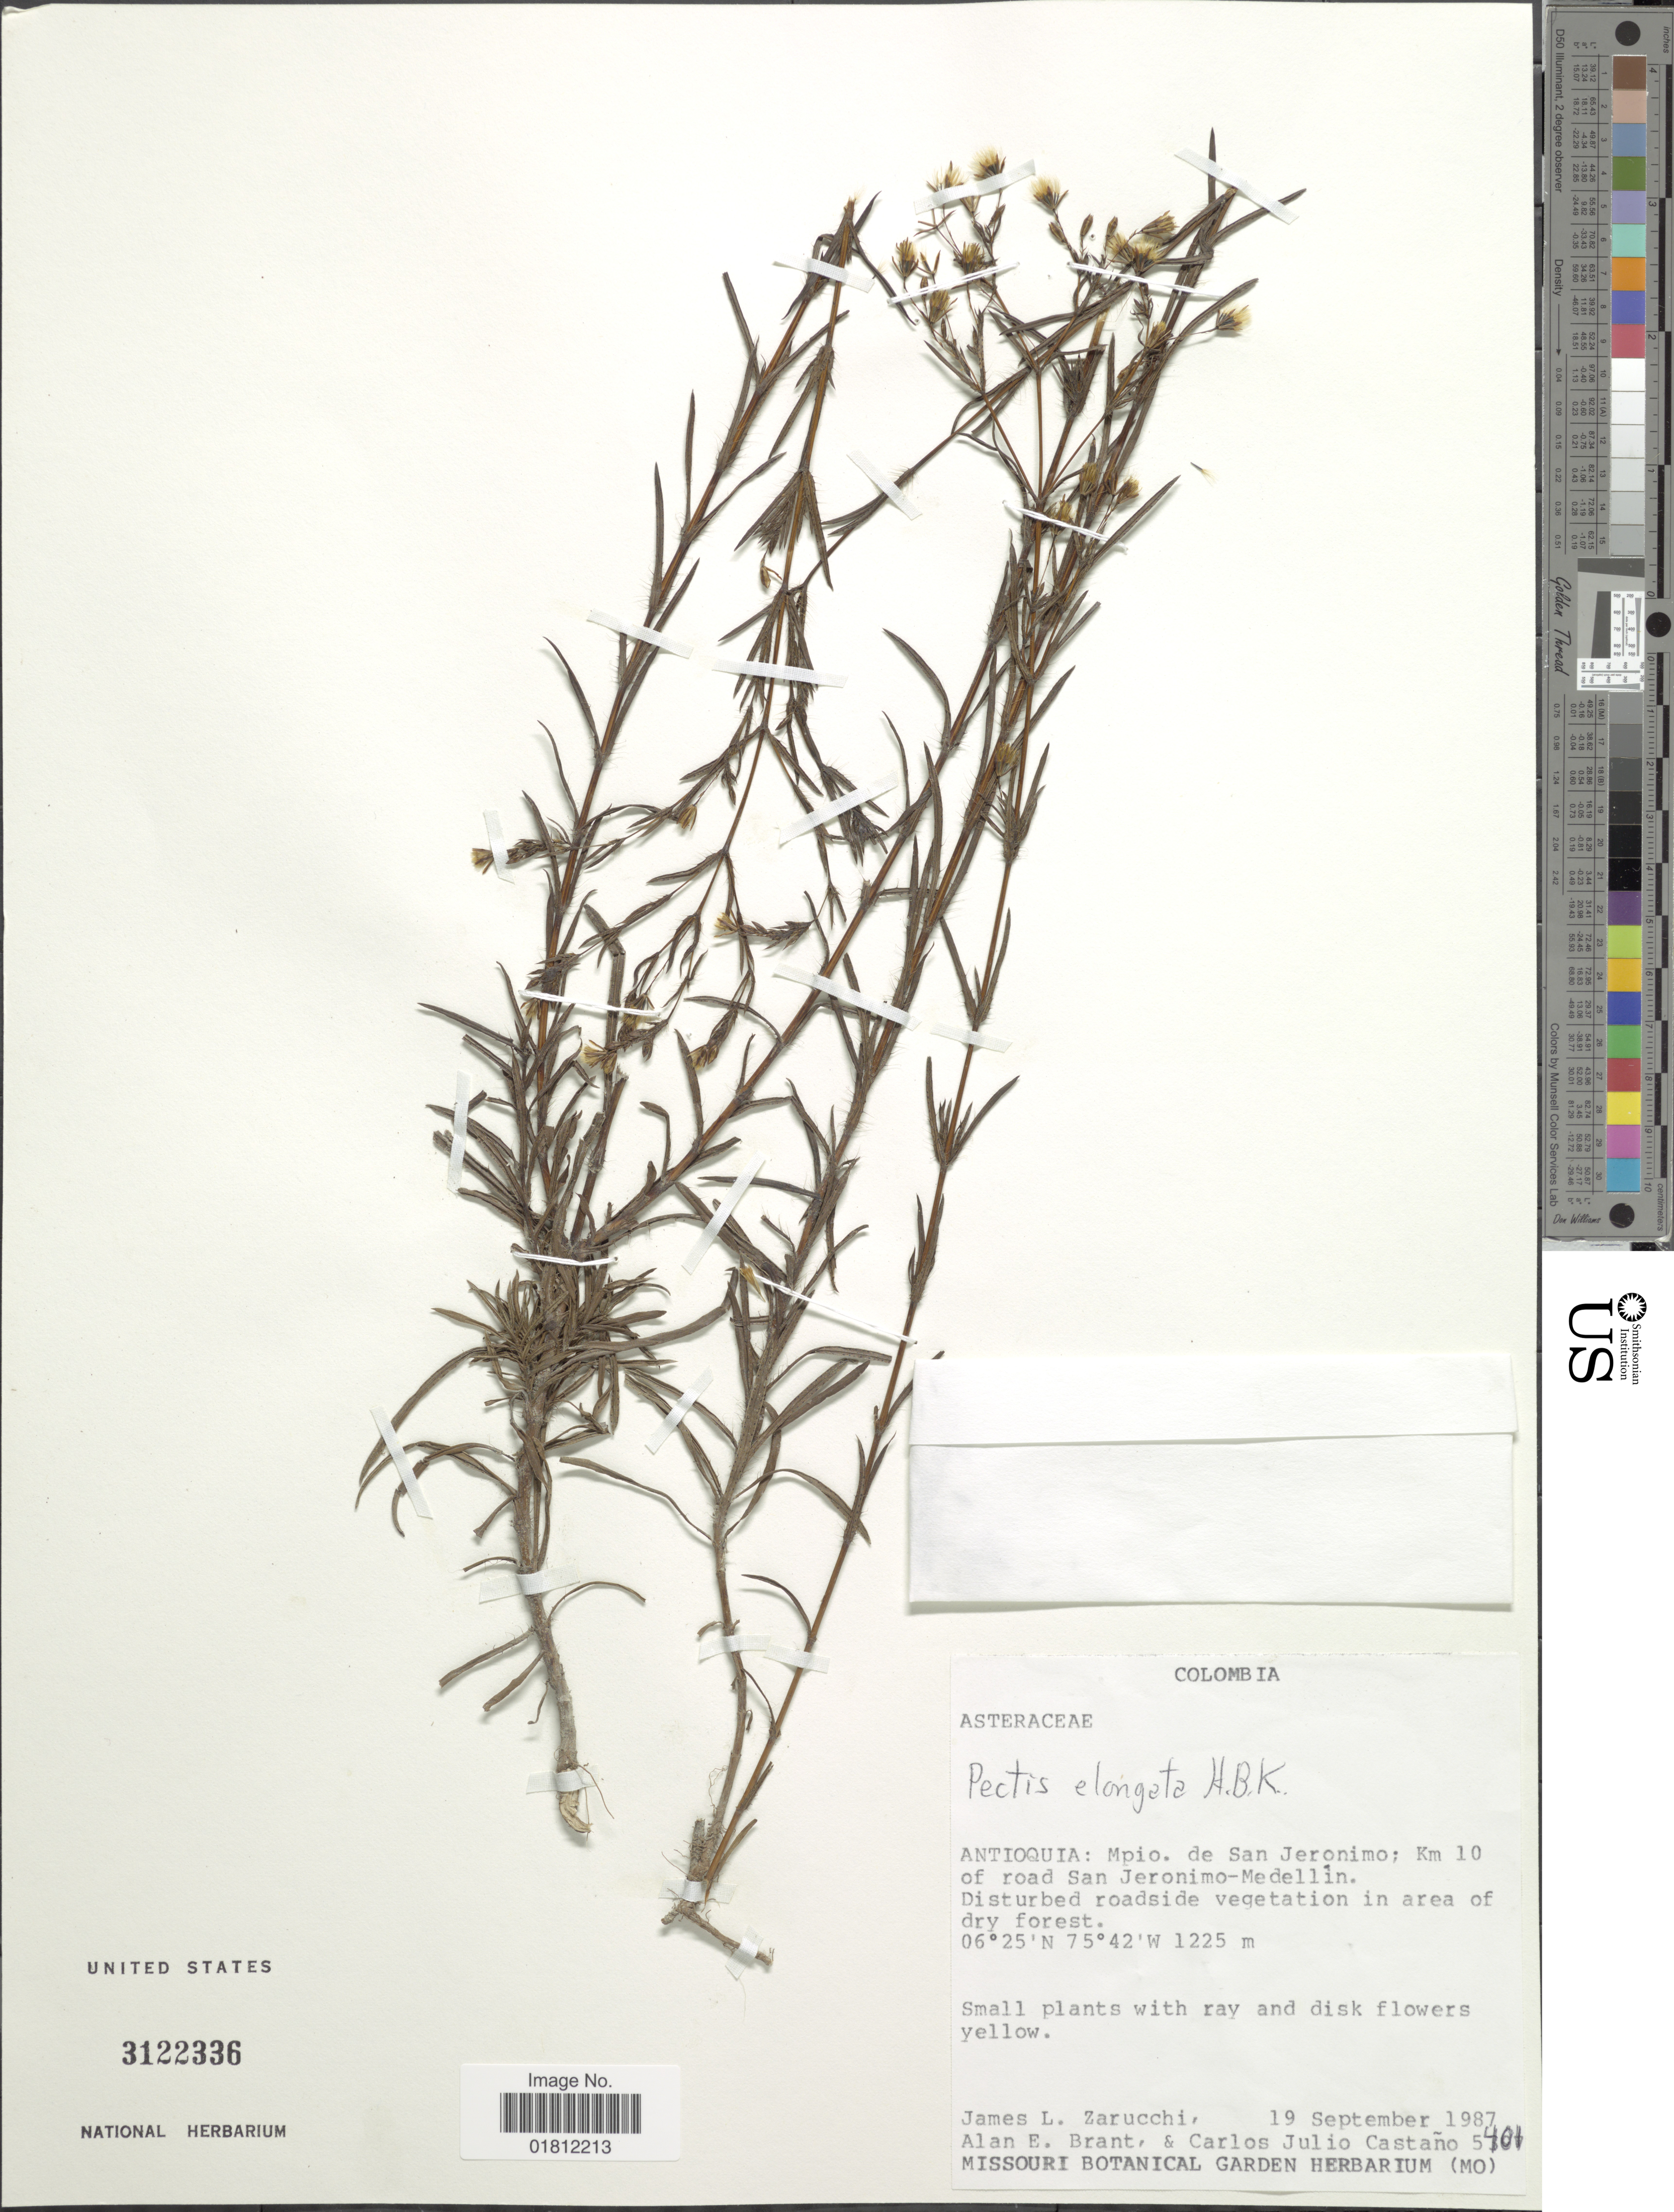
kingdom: Plantae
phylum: Tracheophyta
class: Magnoliopsida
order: Asterales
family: Asteraceae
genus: Pectis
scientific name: Pectis elongata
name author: Kunth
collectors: J. L. Zarucchi, A. Brant & C. Castano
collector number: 5401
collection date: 1987-09-19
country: Colombia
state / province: Antioquia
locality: Antioquia: Mpo. de San Jeronimo; Km 10 of road San Jeronimo-Medellin.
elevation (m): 1225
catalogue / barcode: US 3122336